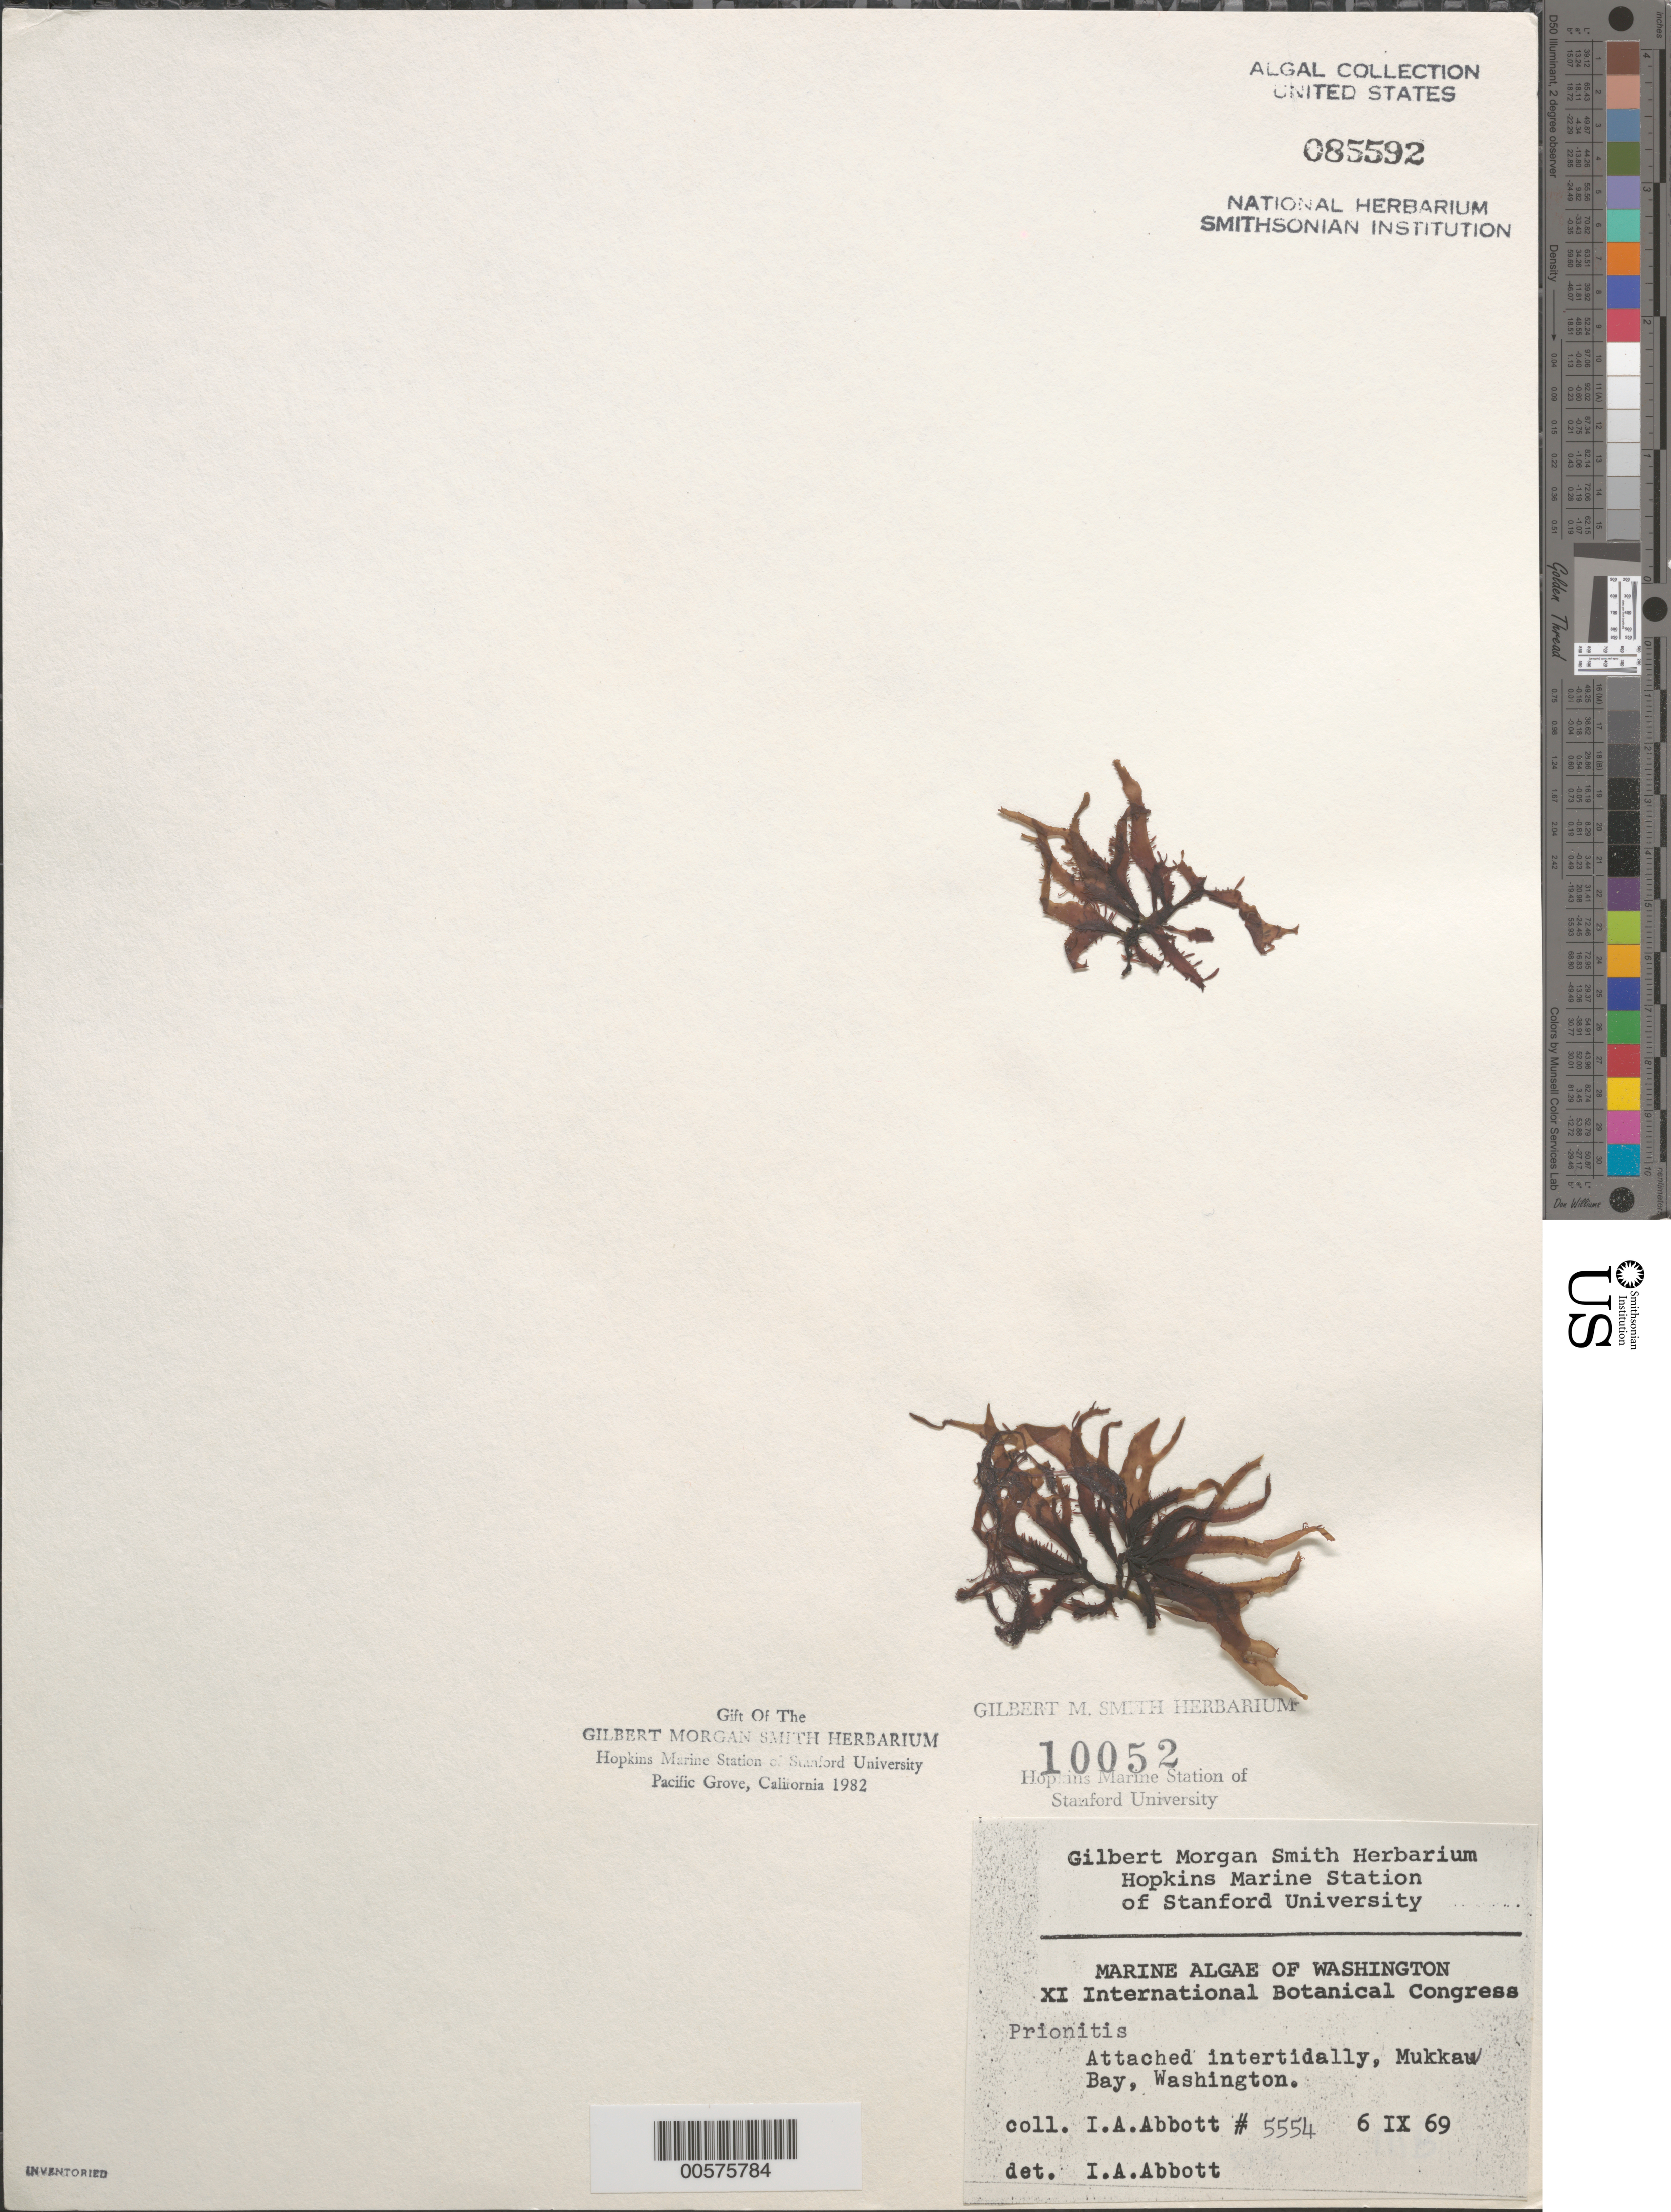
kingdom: Plantae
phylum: Rhodophyta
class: Florideophyceae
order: Cryptonemiales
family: Cryptonemiaceae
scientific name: Prionitis sp.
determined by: Abbott, Isabella A.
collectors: I. A. Abbott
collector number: IAA 5554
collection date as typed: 06 Sep 1969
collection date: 1969-09-06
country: United States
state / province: Washington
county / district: Clallam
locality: Mukkaw Bay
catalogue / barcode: US 85592